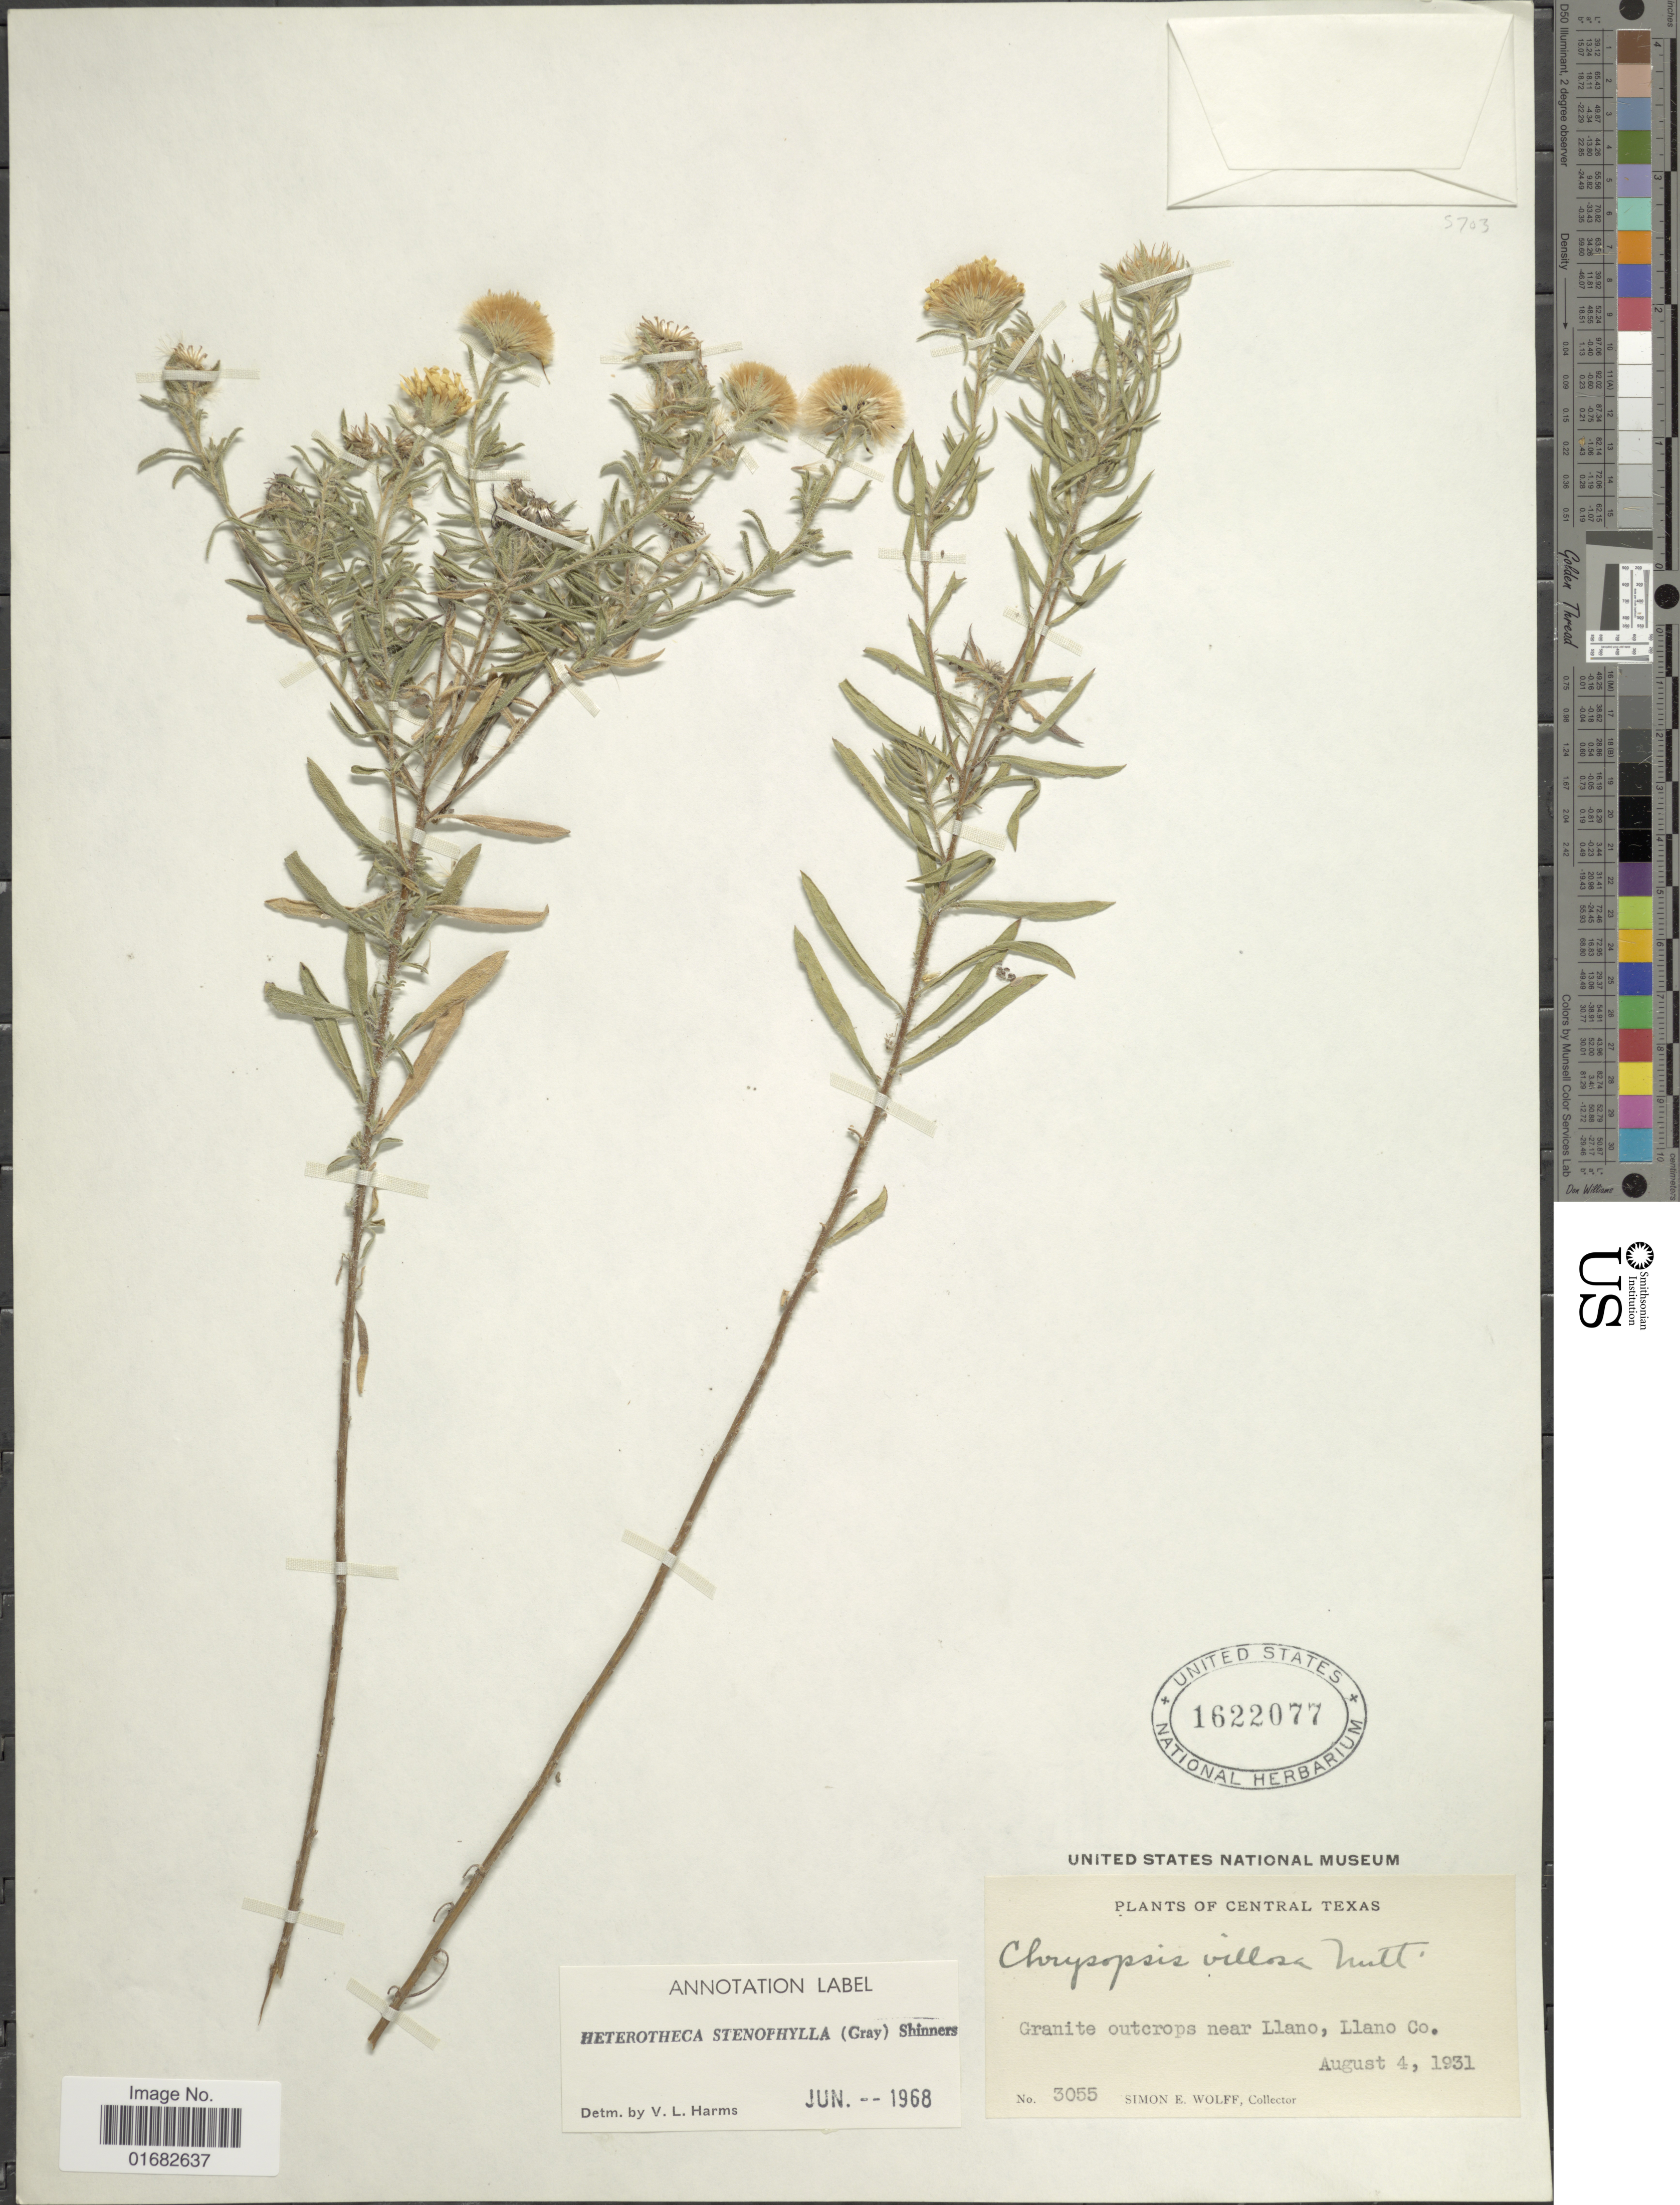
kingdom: Plantae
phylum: Tracheophyta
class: Magnoliopsida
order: Asterales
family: Asteraceae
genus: Heterotheca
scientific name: Heterotheca stenophylla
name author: (A. Gray) Shinners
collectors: S. E. Wolff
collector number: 3055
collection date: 1931-08-04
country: United States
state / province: Texas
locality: Central Texas. near Llano, Llano Co.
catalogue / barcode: US 1622077